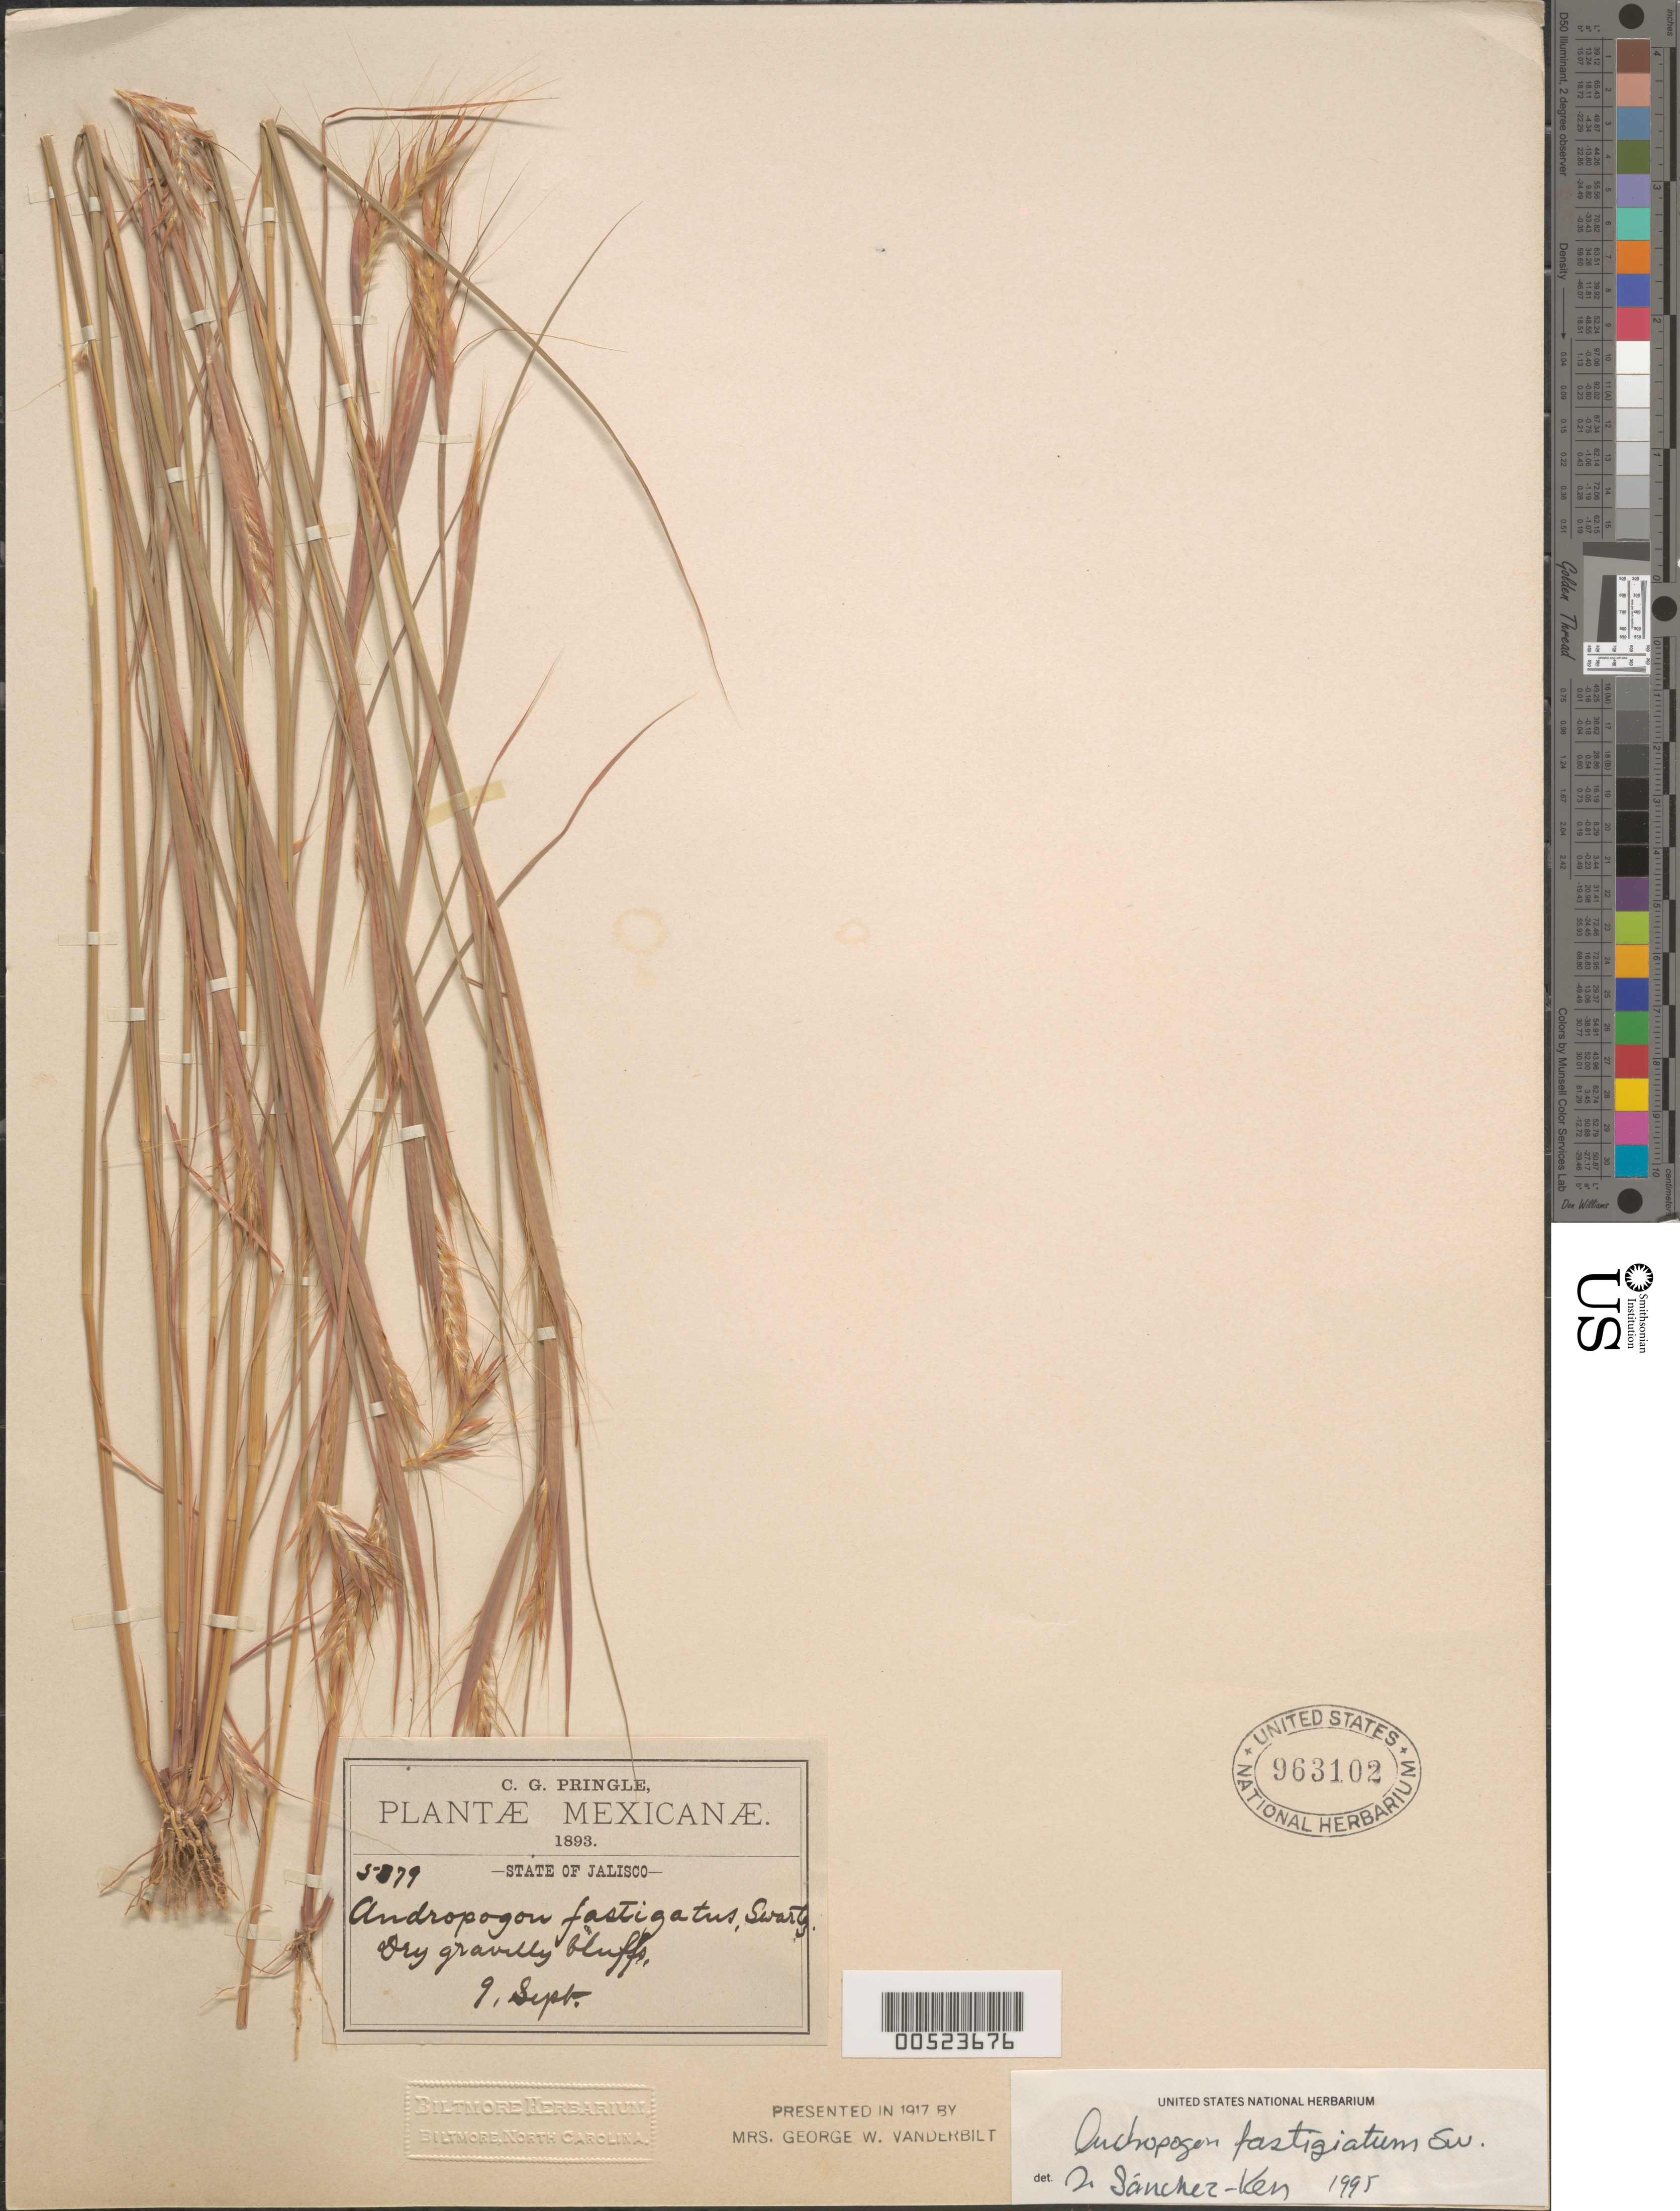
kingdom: Plantae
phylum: Tracheophyta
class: Liliopsida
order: Poales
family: Poaceae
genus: Andropogon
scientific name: Andropogon fastigiatus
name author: Sw.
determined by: Sánchez-Ken, J. G.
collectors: C. G. Pringle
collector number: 5379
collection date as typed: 9 Sep 1893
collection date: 1893-09-09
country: Mexico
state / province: Jalisco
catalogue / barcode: US 963102